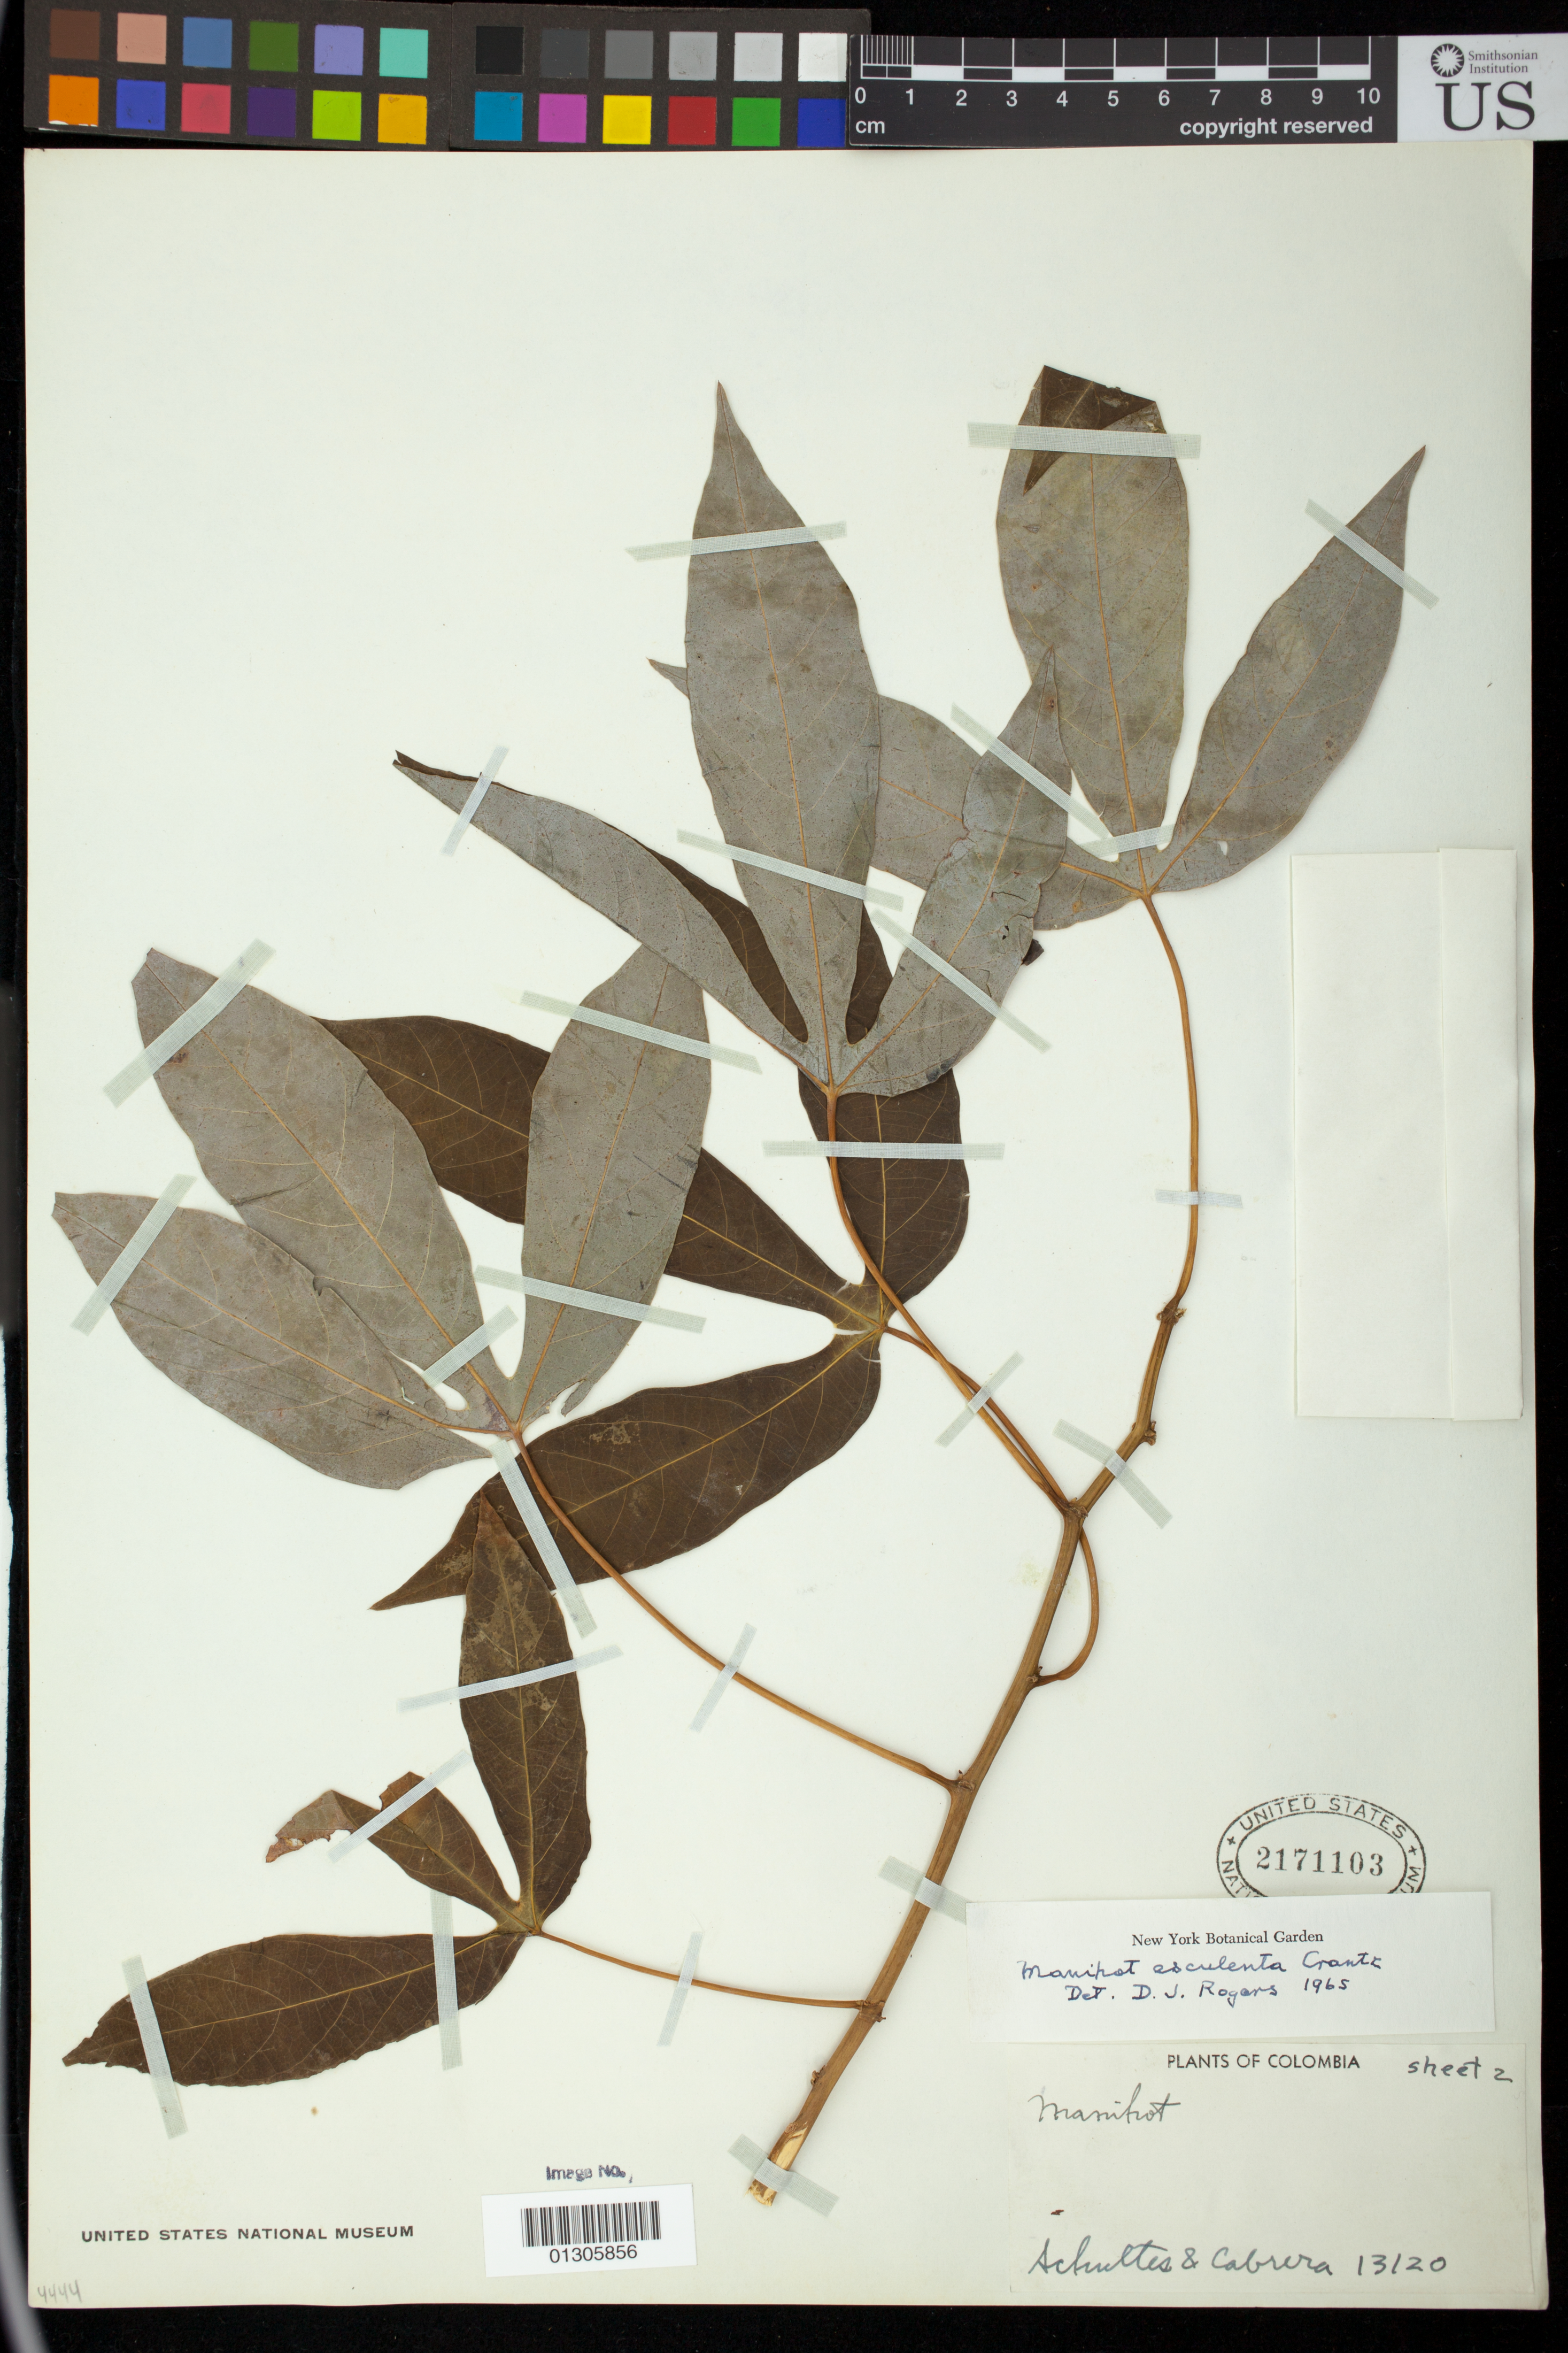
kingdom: Plantae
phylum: Tracheophyta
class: Magnoliopsida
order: Malpighiales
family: Euphorbiaceae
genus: Manihot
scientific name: Manihot esculenta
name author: Crantz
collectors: M. Schulte & Cabrera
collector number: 13120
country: Colombia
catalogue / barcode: US 2171103